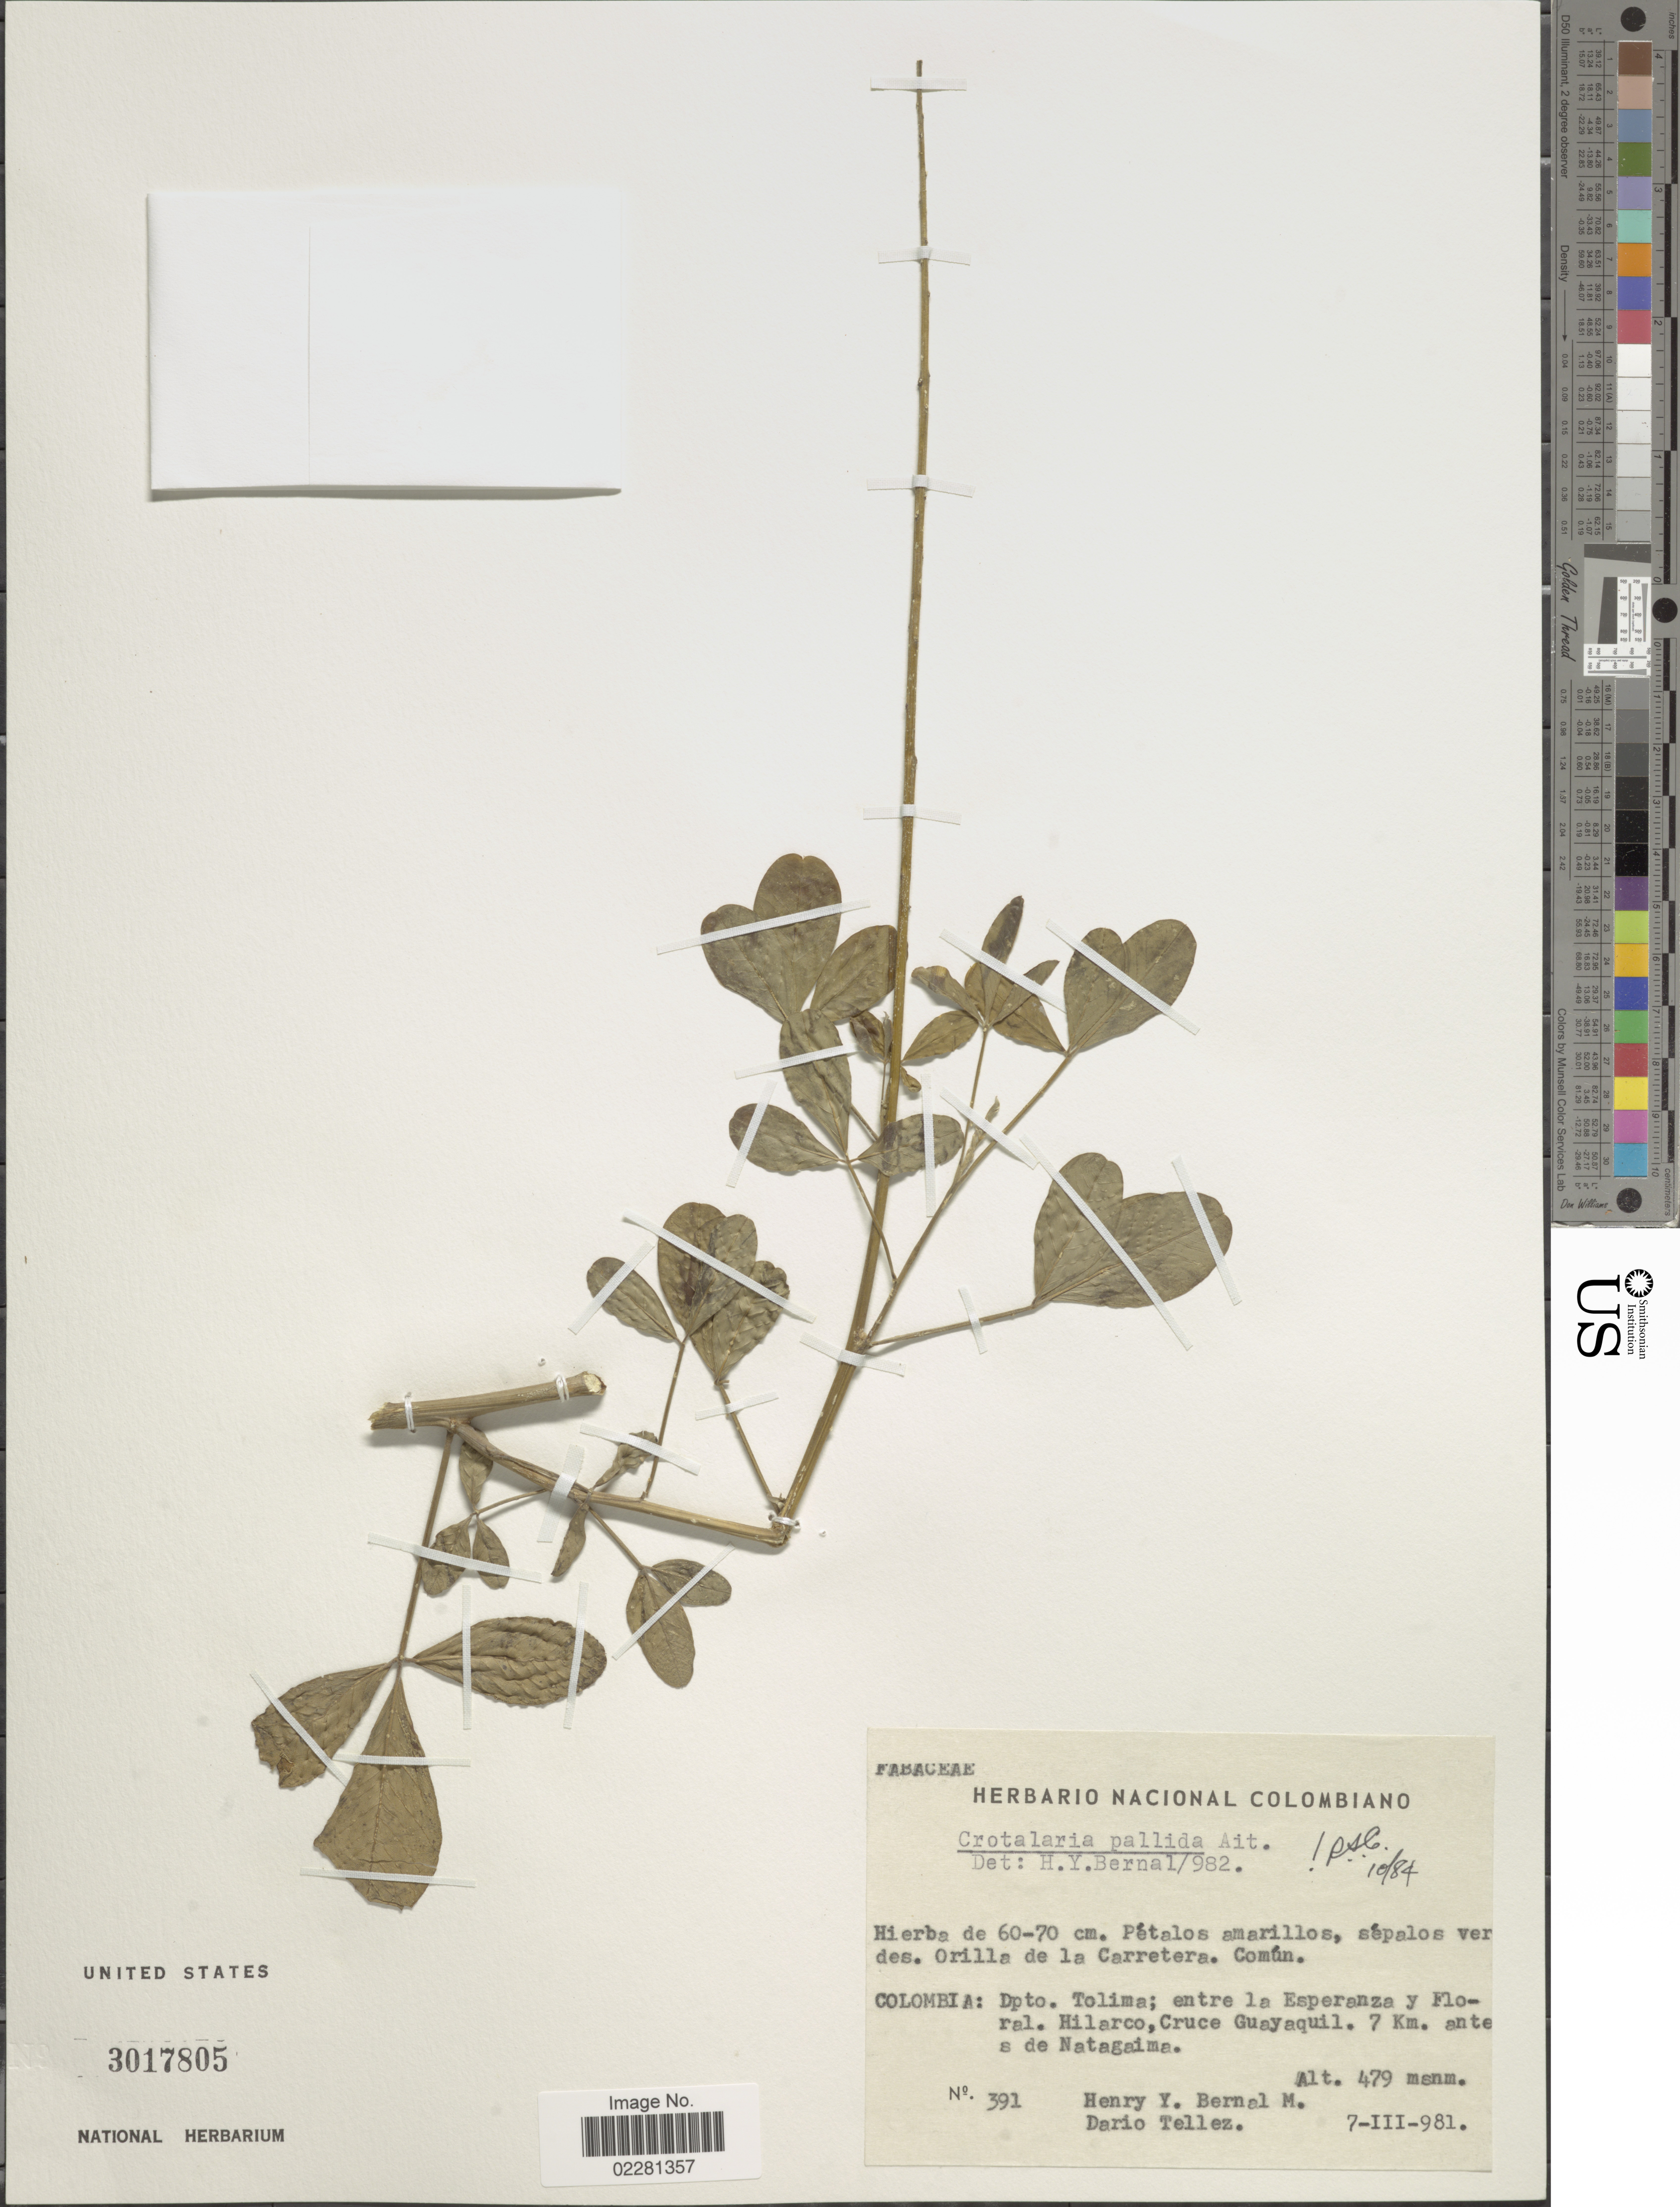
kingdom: Plantae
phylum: Tracheophyta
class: Magnoliopsida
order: Fabales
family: Fabaceae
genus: Crotalaria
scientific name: Crotalaria pallida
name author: Aiton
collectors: H. Y. Bernal & D. Tellez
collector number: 391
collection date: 1981-03-07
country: Colombia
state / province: Tolima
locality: Entre la Esperanza y Floral, Hilarco, Cruce Guayaquil, 7 km antes de Natagaima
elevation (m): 479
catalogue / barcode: US 3017805